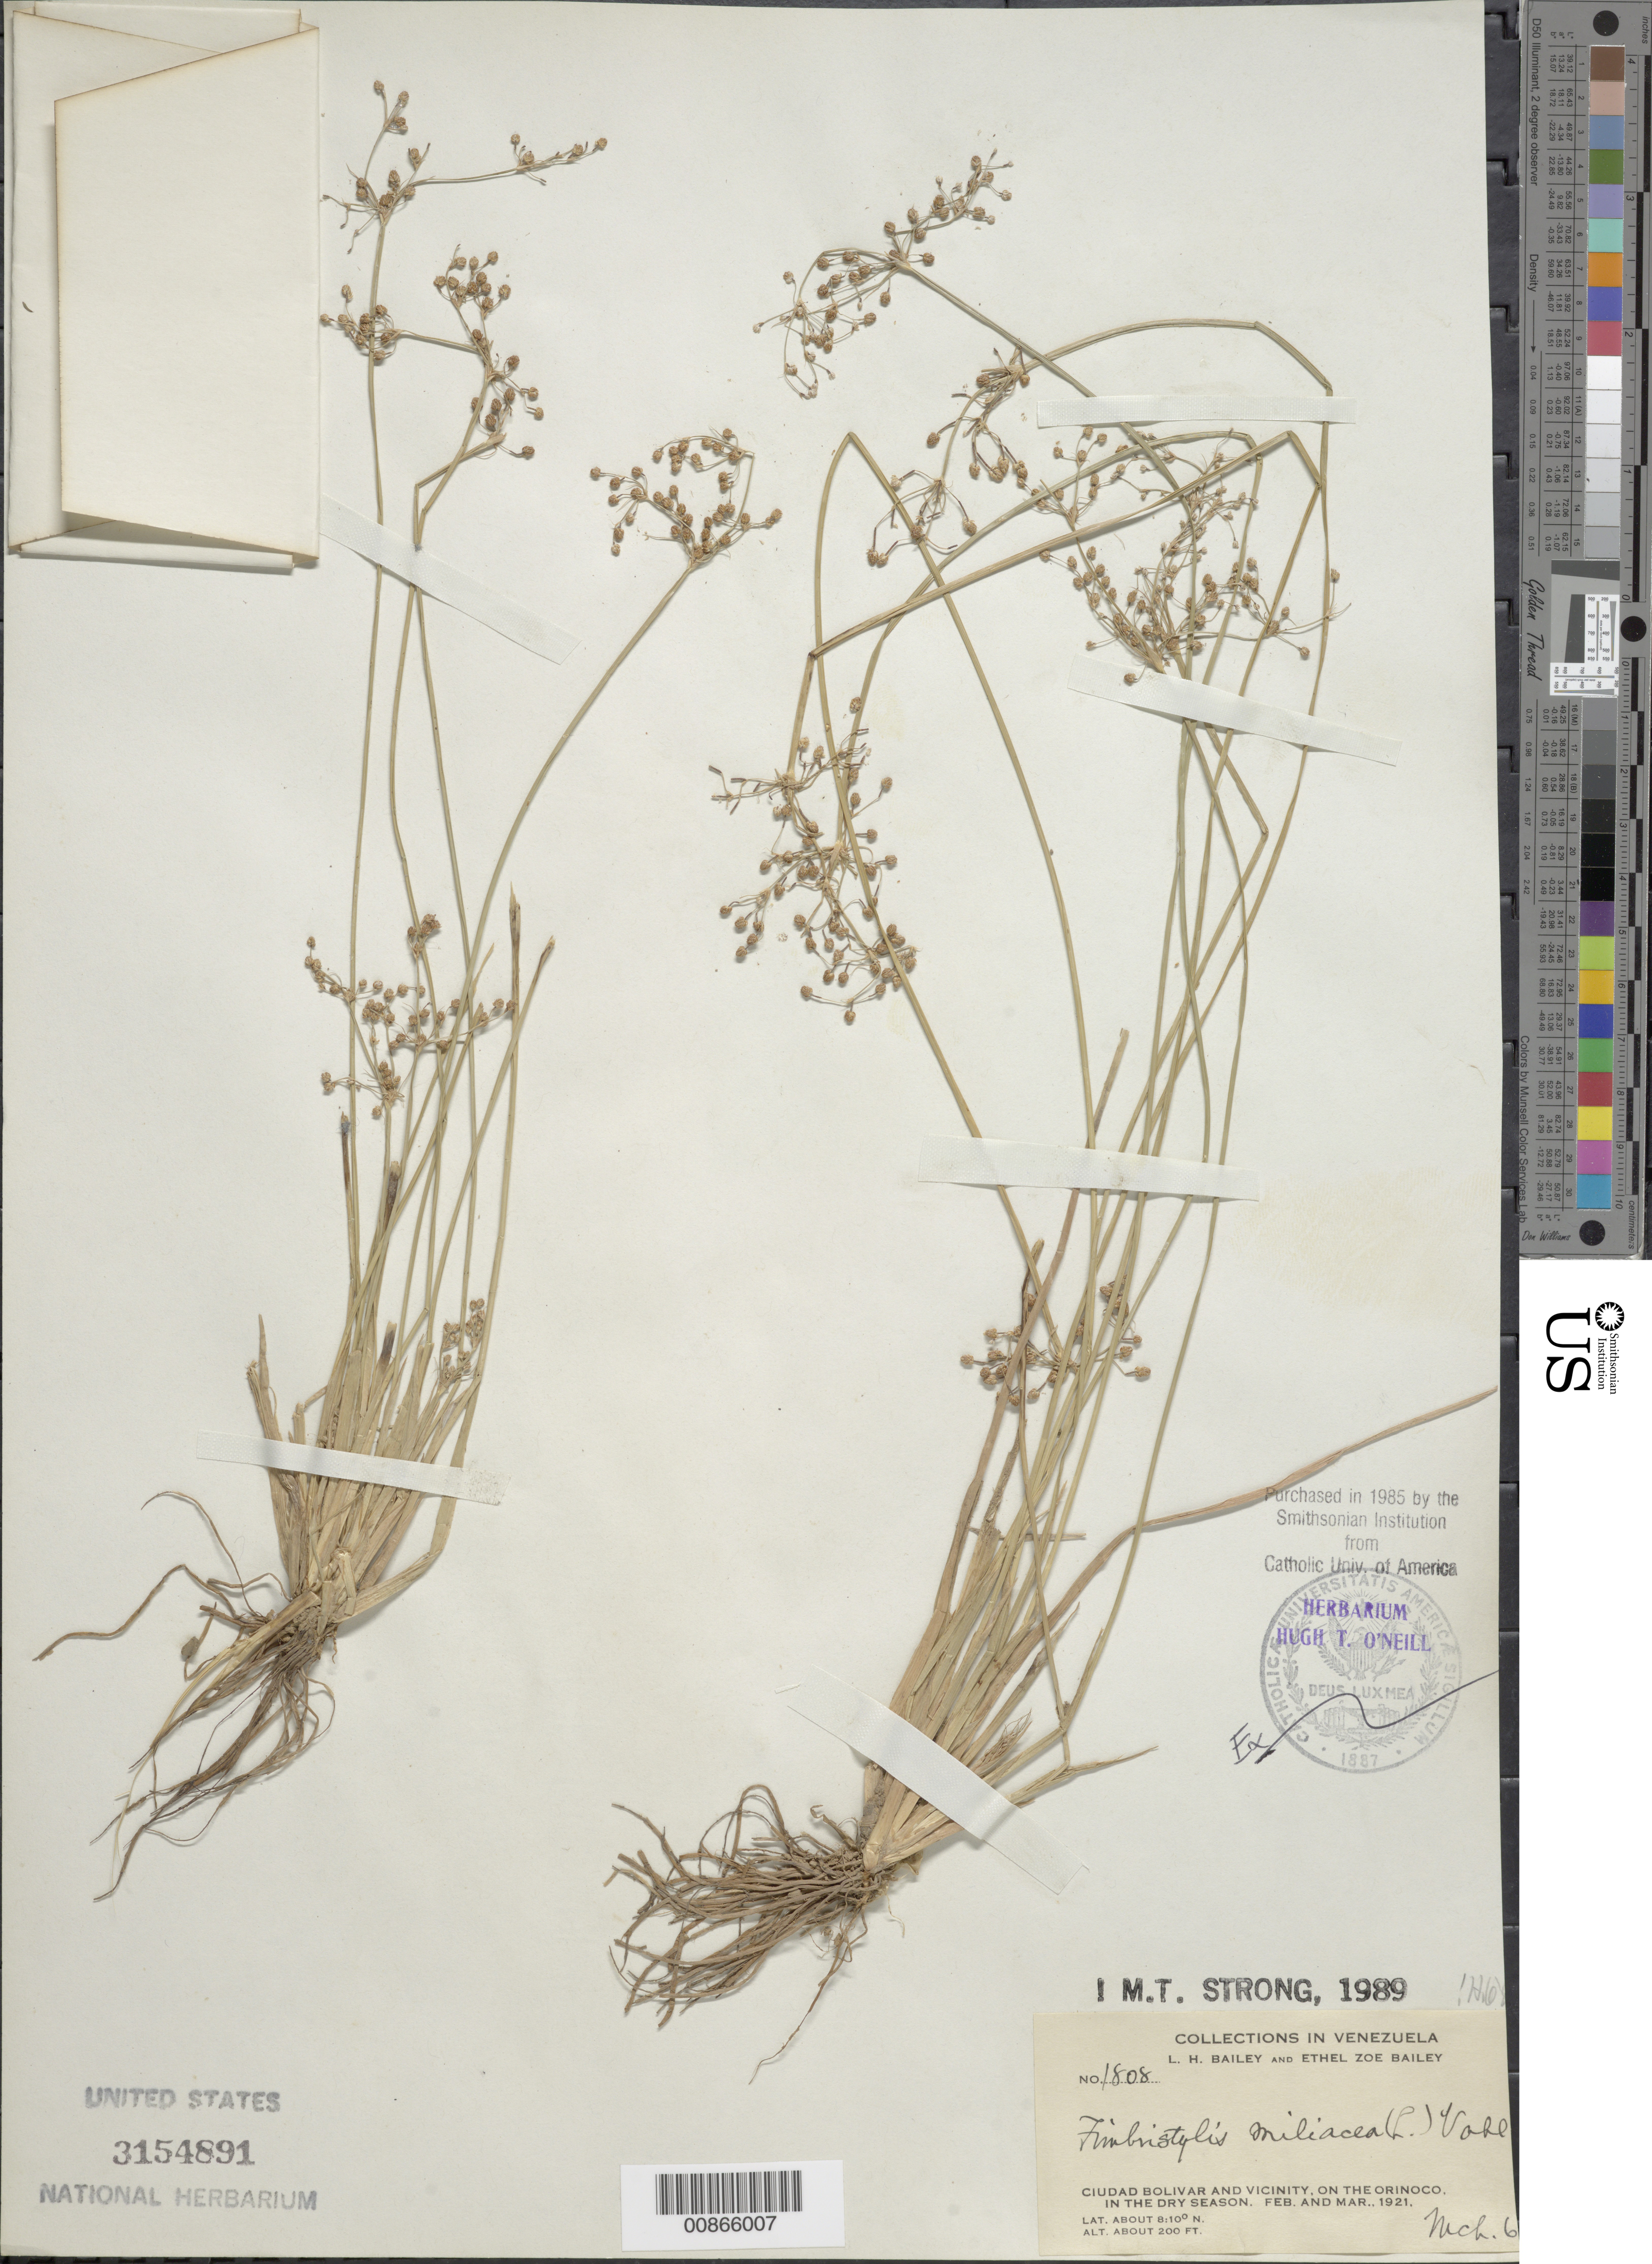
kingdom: Plantae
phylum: Tracheophyta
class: Liliopsida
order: Poales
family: Cyperaceae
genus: Fimbristylis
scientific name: Fimbristylis littoralis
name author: Gaudich.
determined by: Strong, M. T., (US), Smithsonian Institution - National Museum of Natural History (UNITED STATES)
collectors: L. H. Bailey & E. Z. Bailey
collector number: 1808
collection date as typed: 6-Mar-21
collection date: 1921-03-06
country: Venezuela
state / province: Bolívar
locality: Ciudad Bolívar and vicinity, Orinoco R.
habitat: Dry season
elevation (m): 61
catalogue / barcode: US 3154891